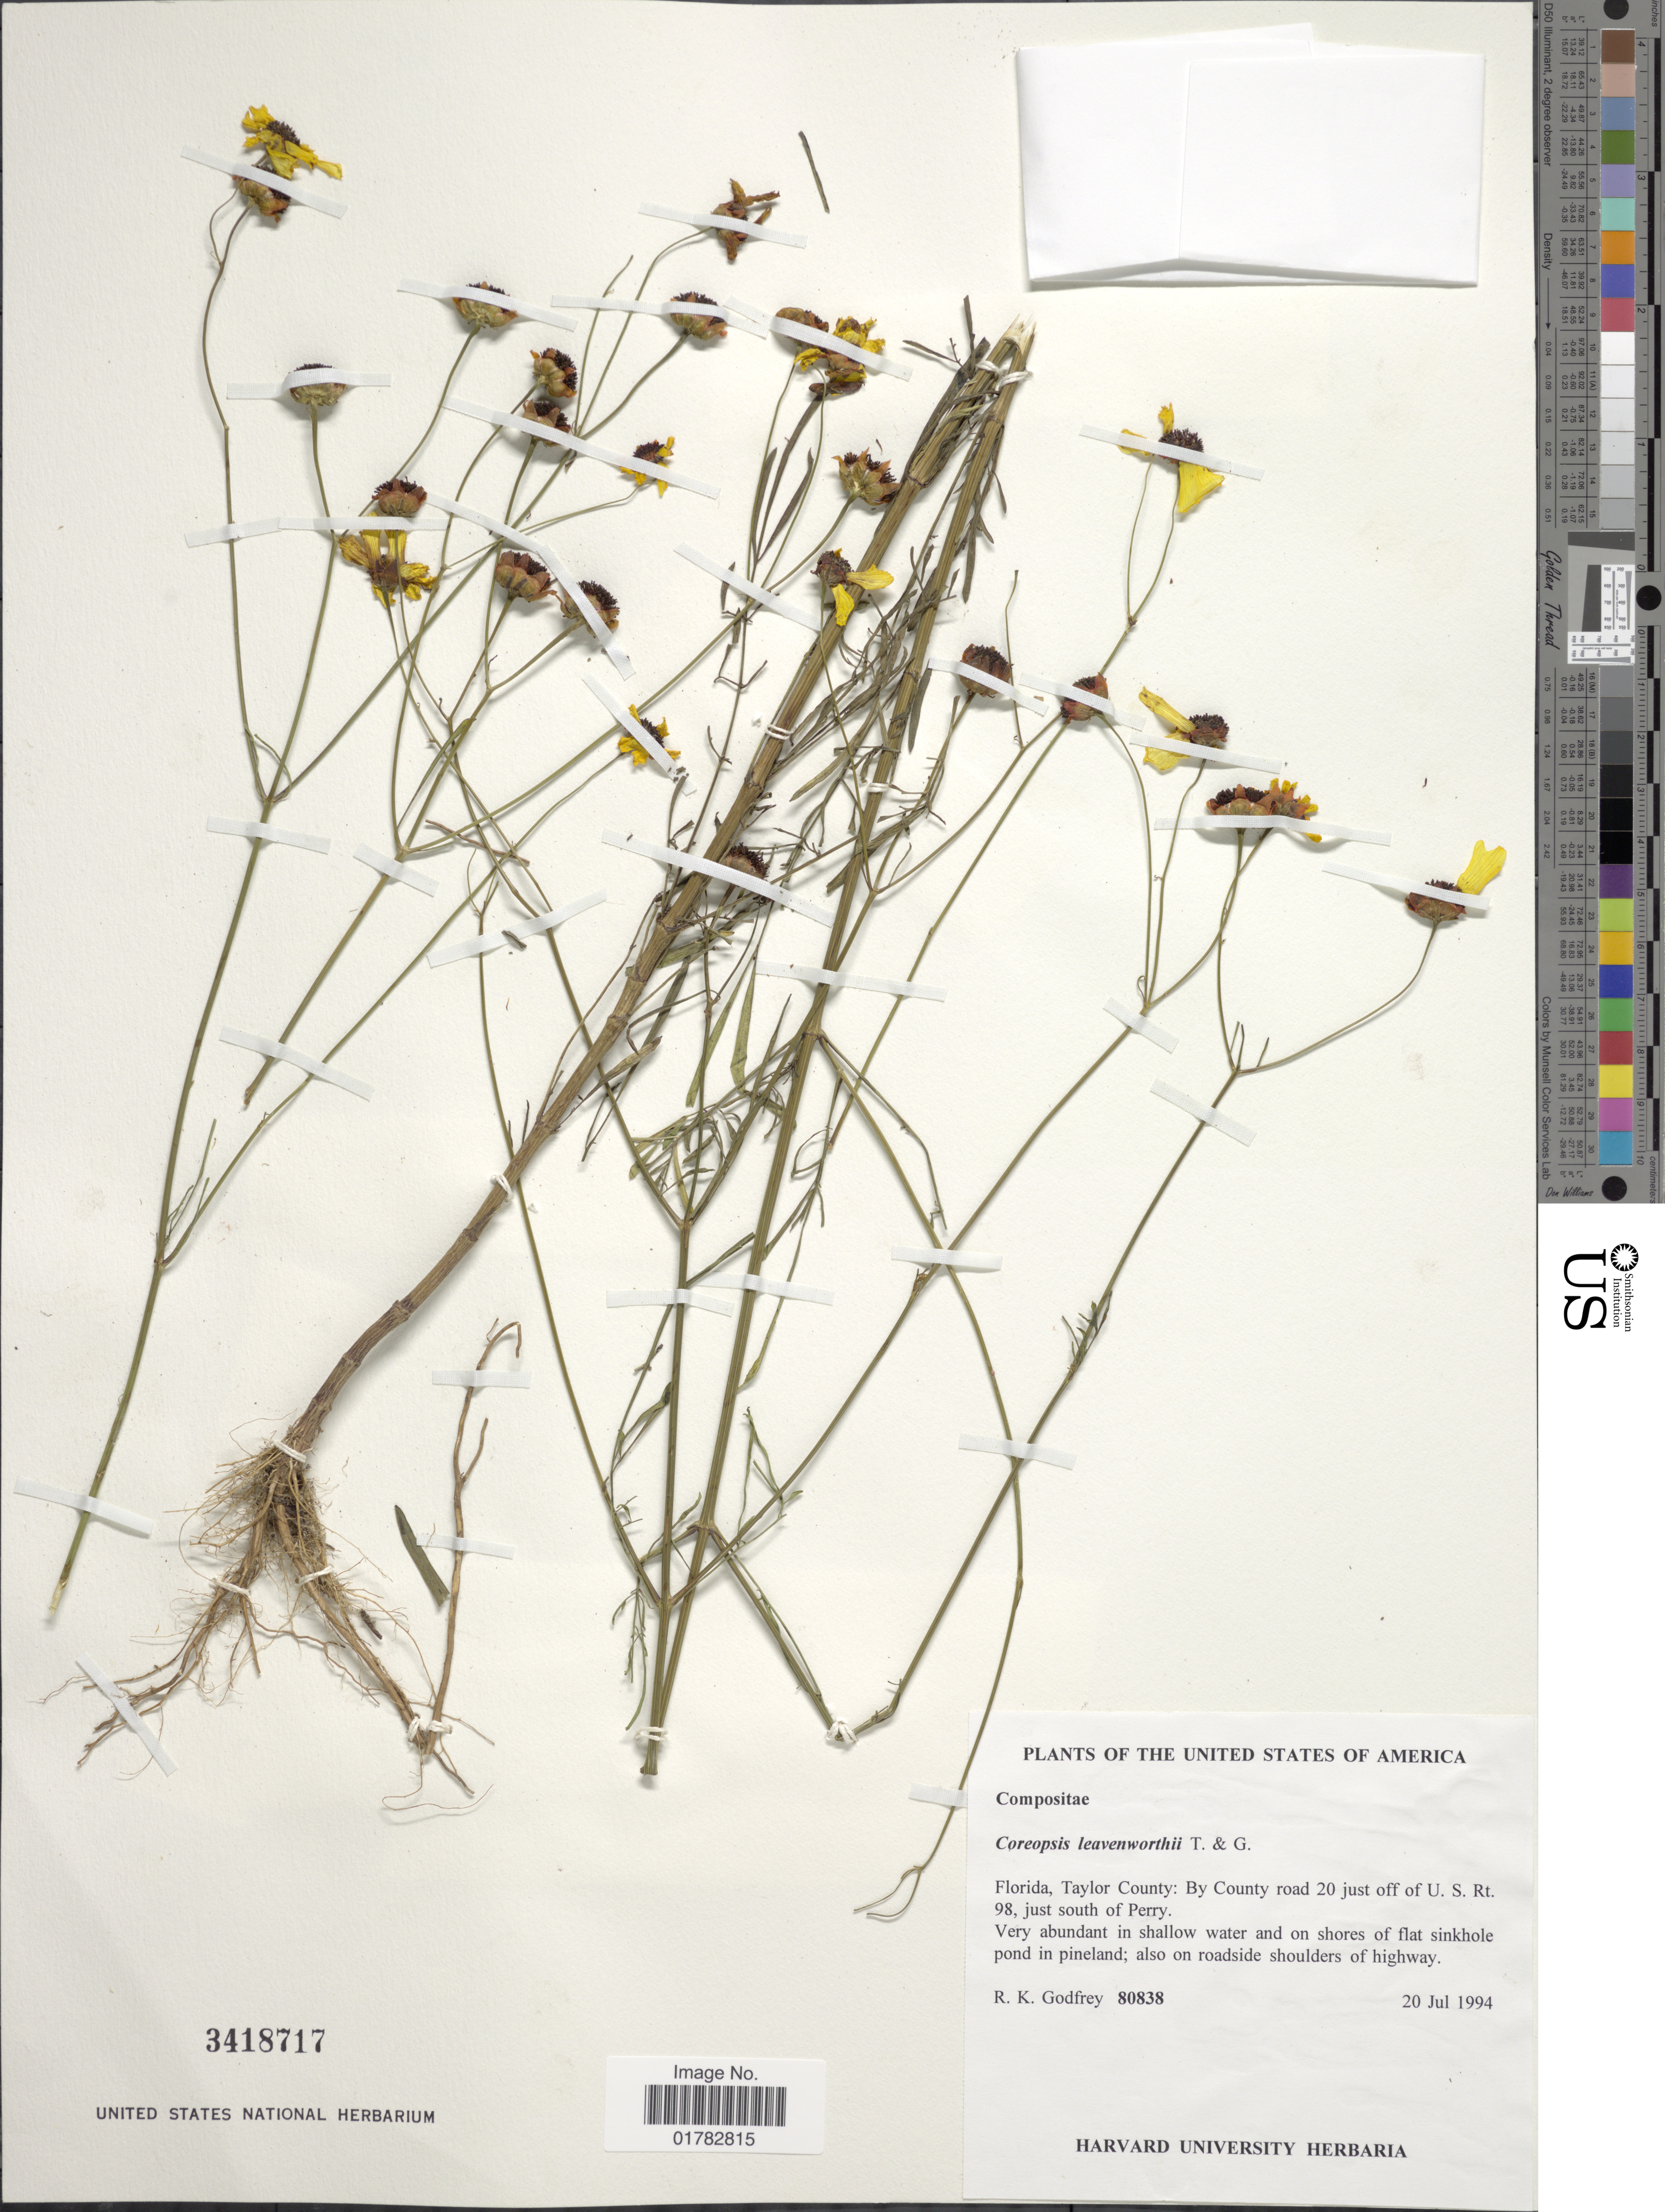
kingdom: Plantae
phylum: Tracheophyta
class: Magnoliopsida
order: Asterales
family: Asteraceae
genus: Coreopsis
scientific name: Coreopsis leavenworthii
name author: Torr. & A. Gray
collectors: R. K. Godfrey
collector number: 80838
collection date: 1994-07-20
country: United States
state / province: Florida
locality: Taylor County: by County road 20 just off of U.S.Rt. 98, just south of Perry, very abundant in shallow water and on shores of flat sinkhole pond in pineland; also on roadside shoulders on highway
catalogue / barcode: US 3418717